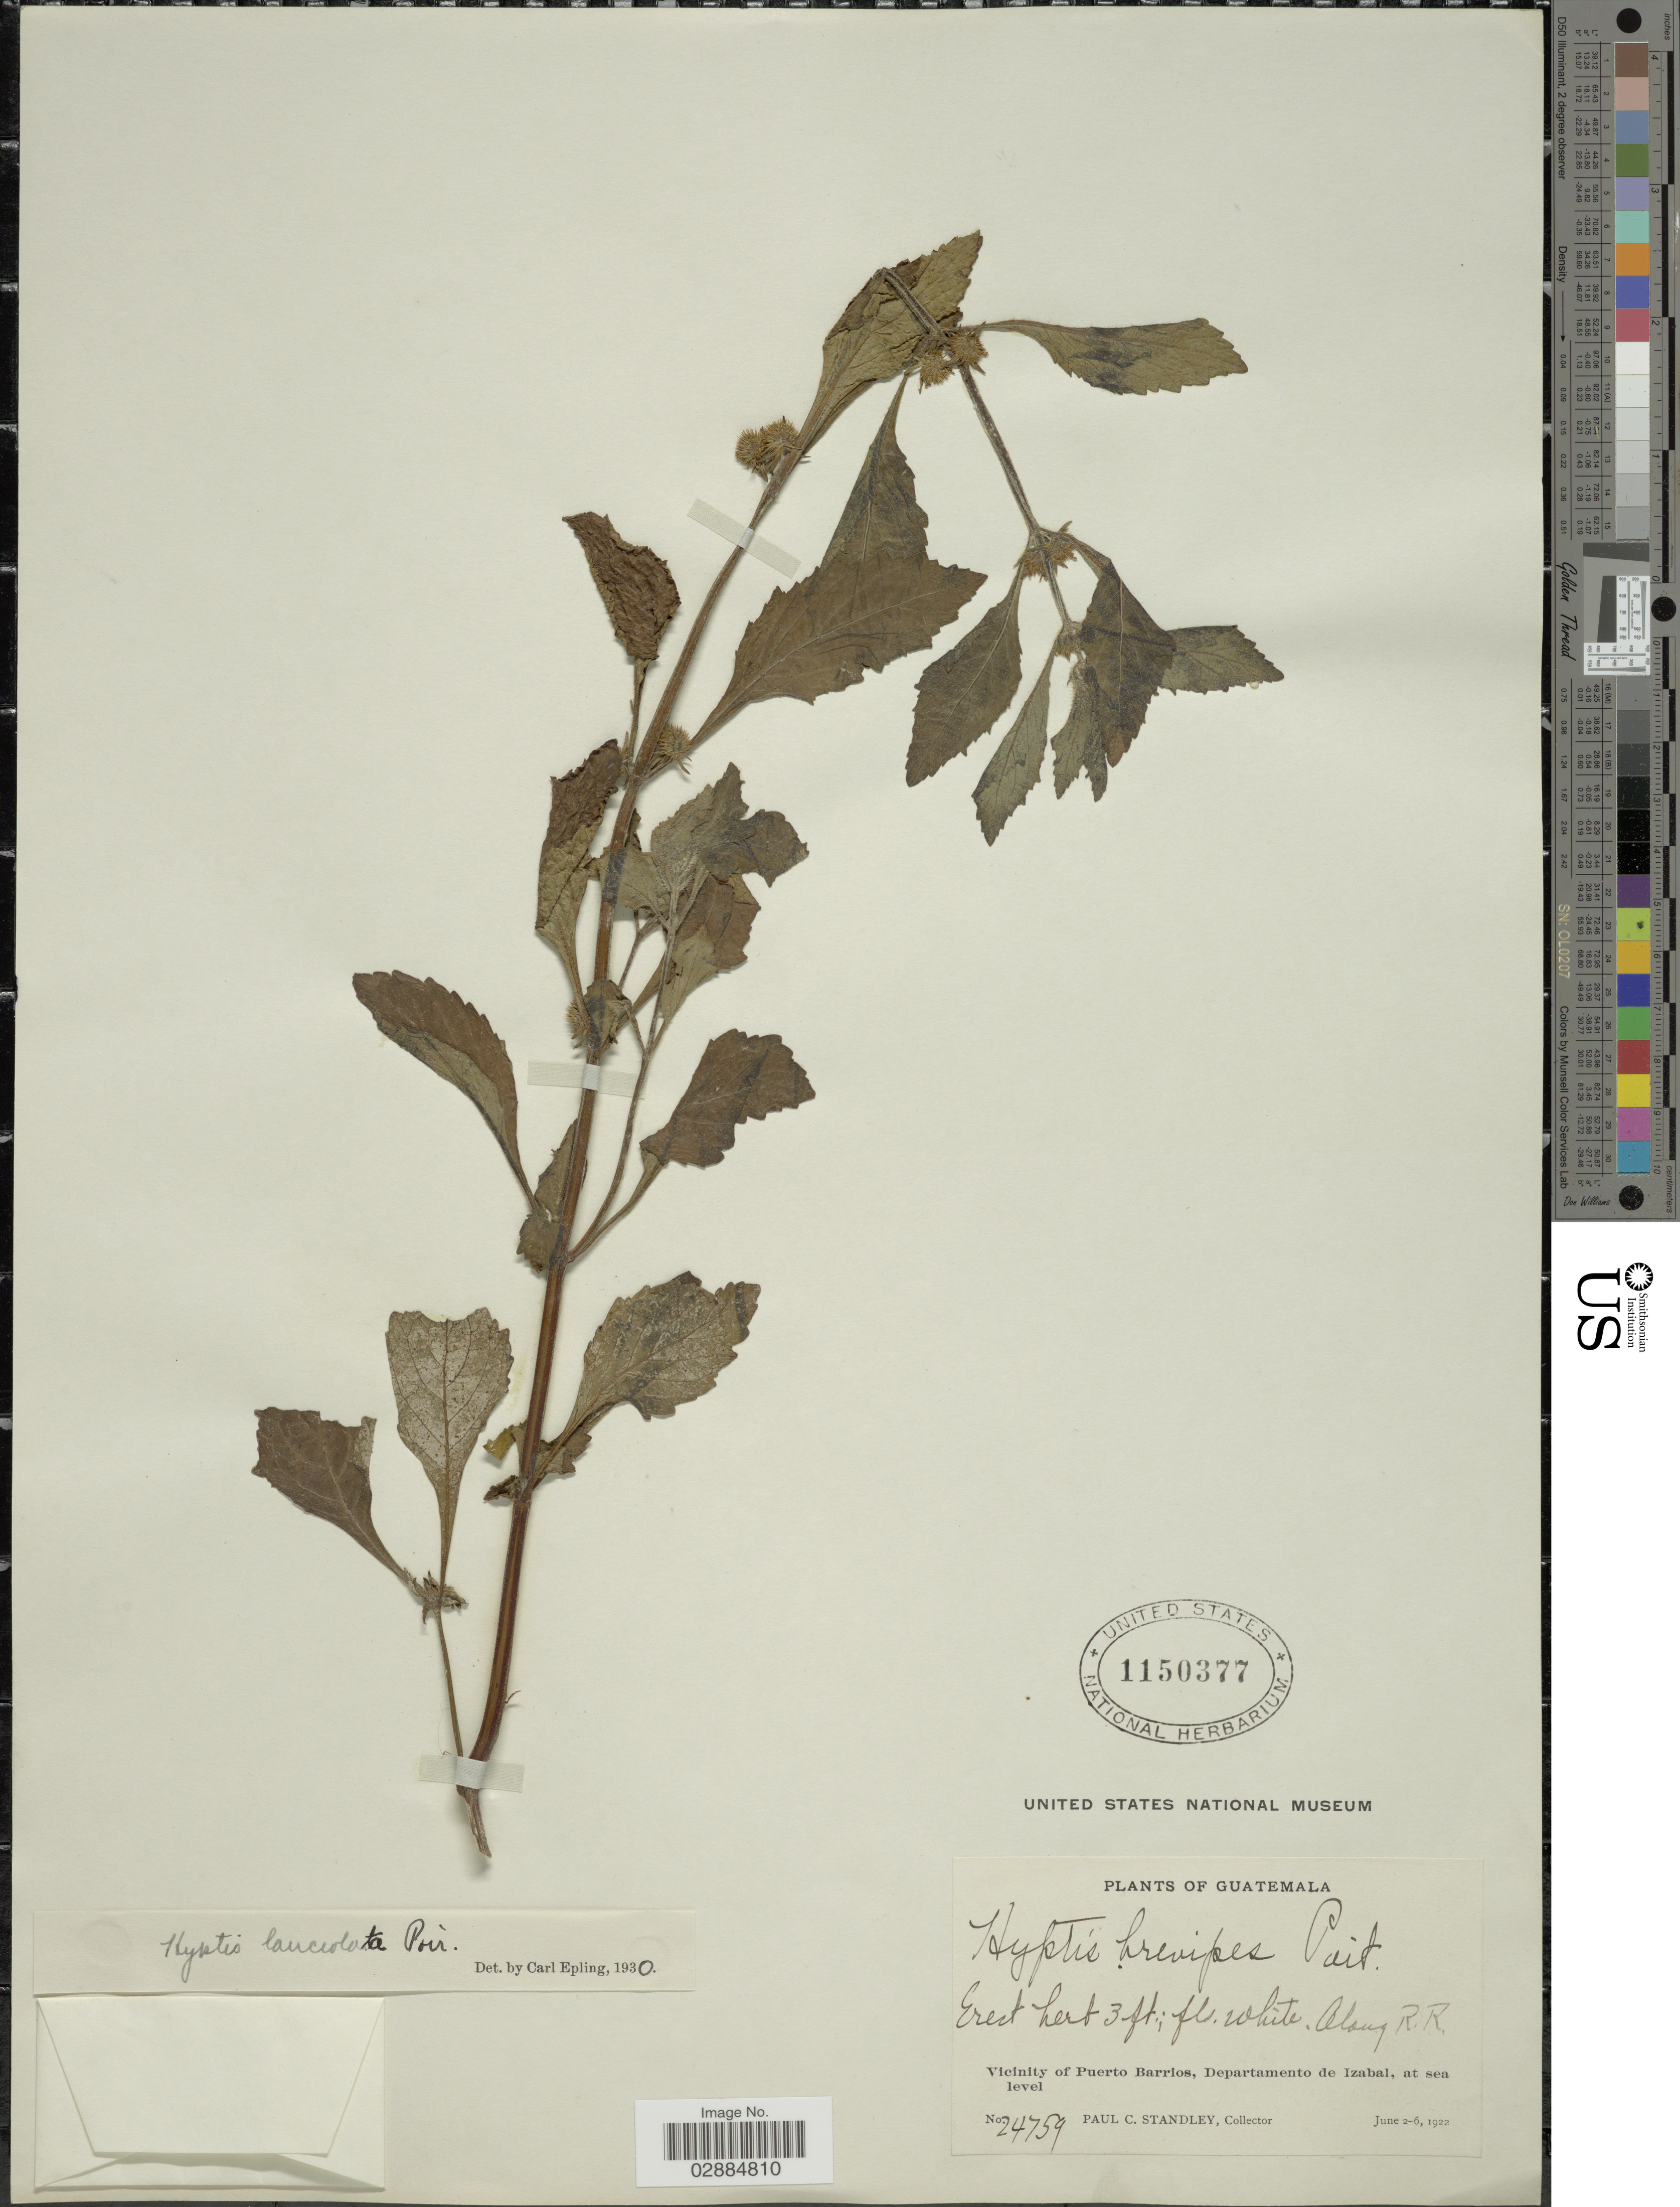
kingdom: Plantae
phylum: Tracheophyta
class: Magnoliopsida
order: Lamiales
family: Lamiaceae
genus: Hyptis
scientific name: Hyptis lanceolata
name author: Poir.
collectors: P. C. Standley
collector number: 24759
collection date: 1922-06-02/1922-06-06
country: Guatemala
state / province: Izabal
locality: Along R.R., Vicinity of Puerto Barrios, Departamento de Izabal.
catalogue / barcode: US 1150377